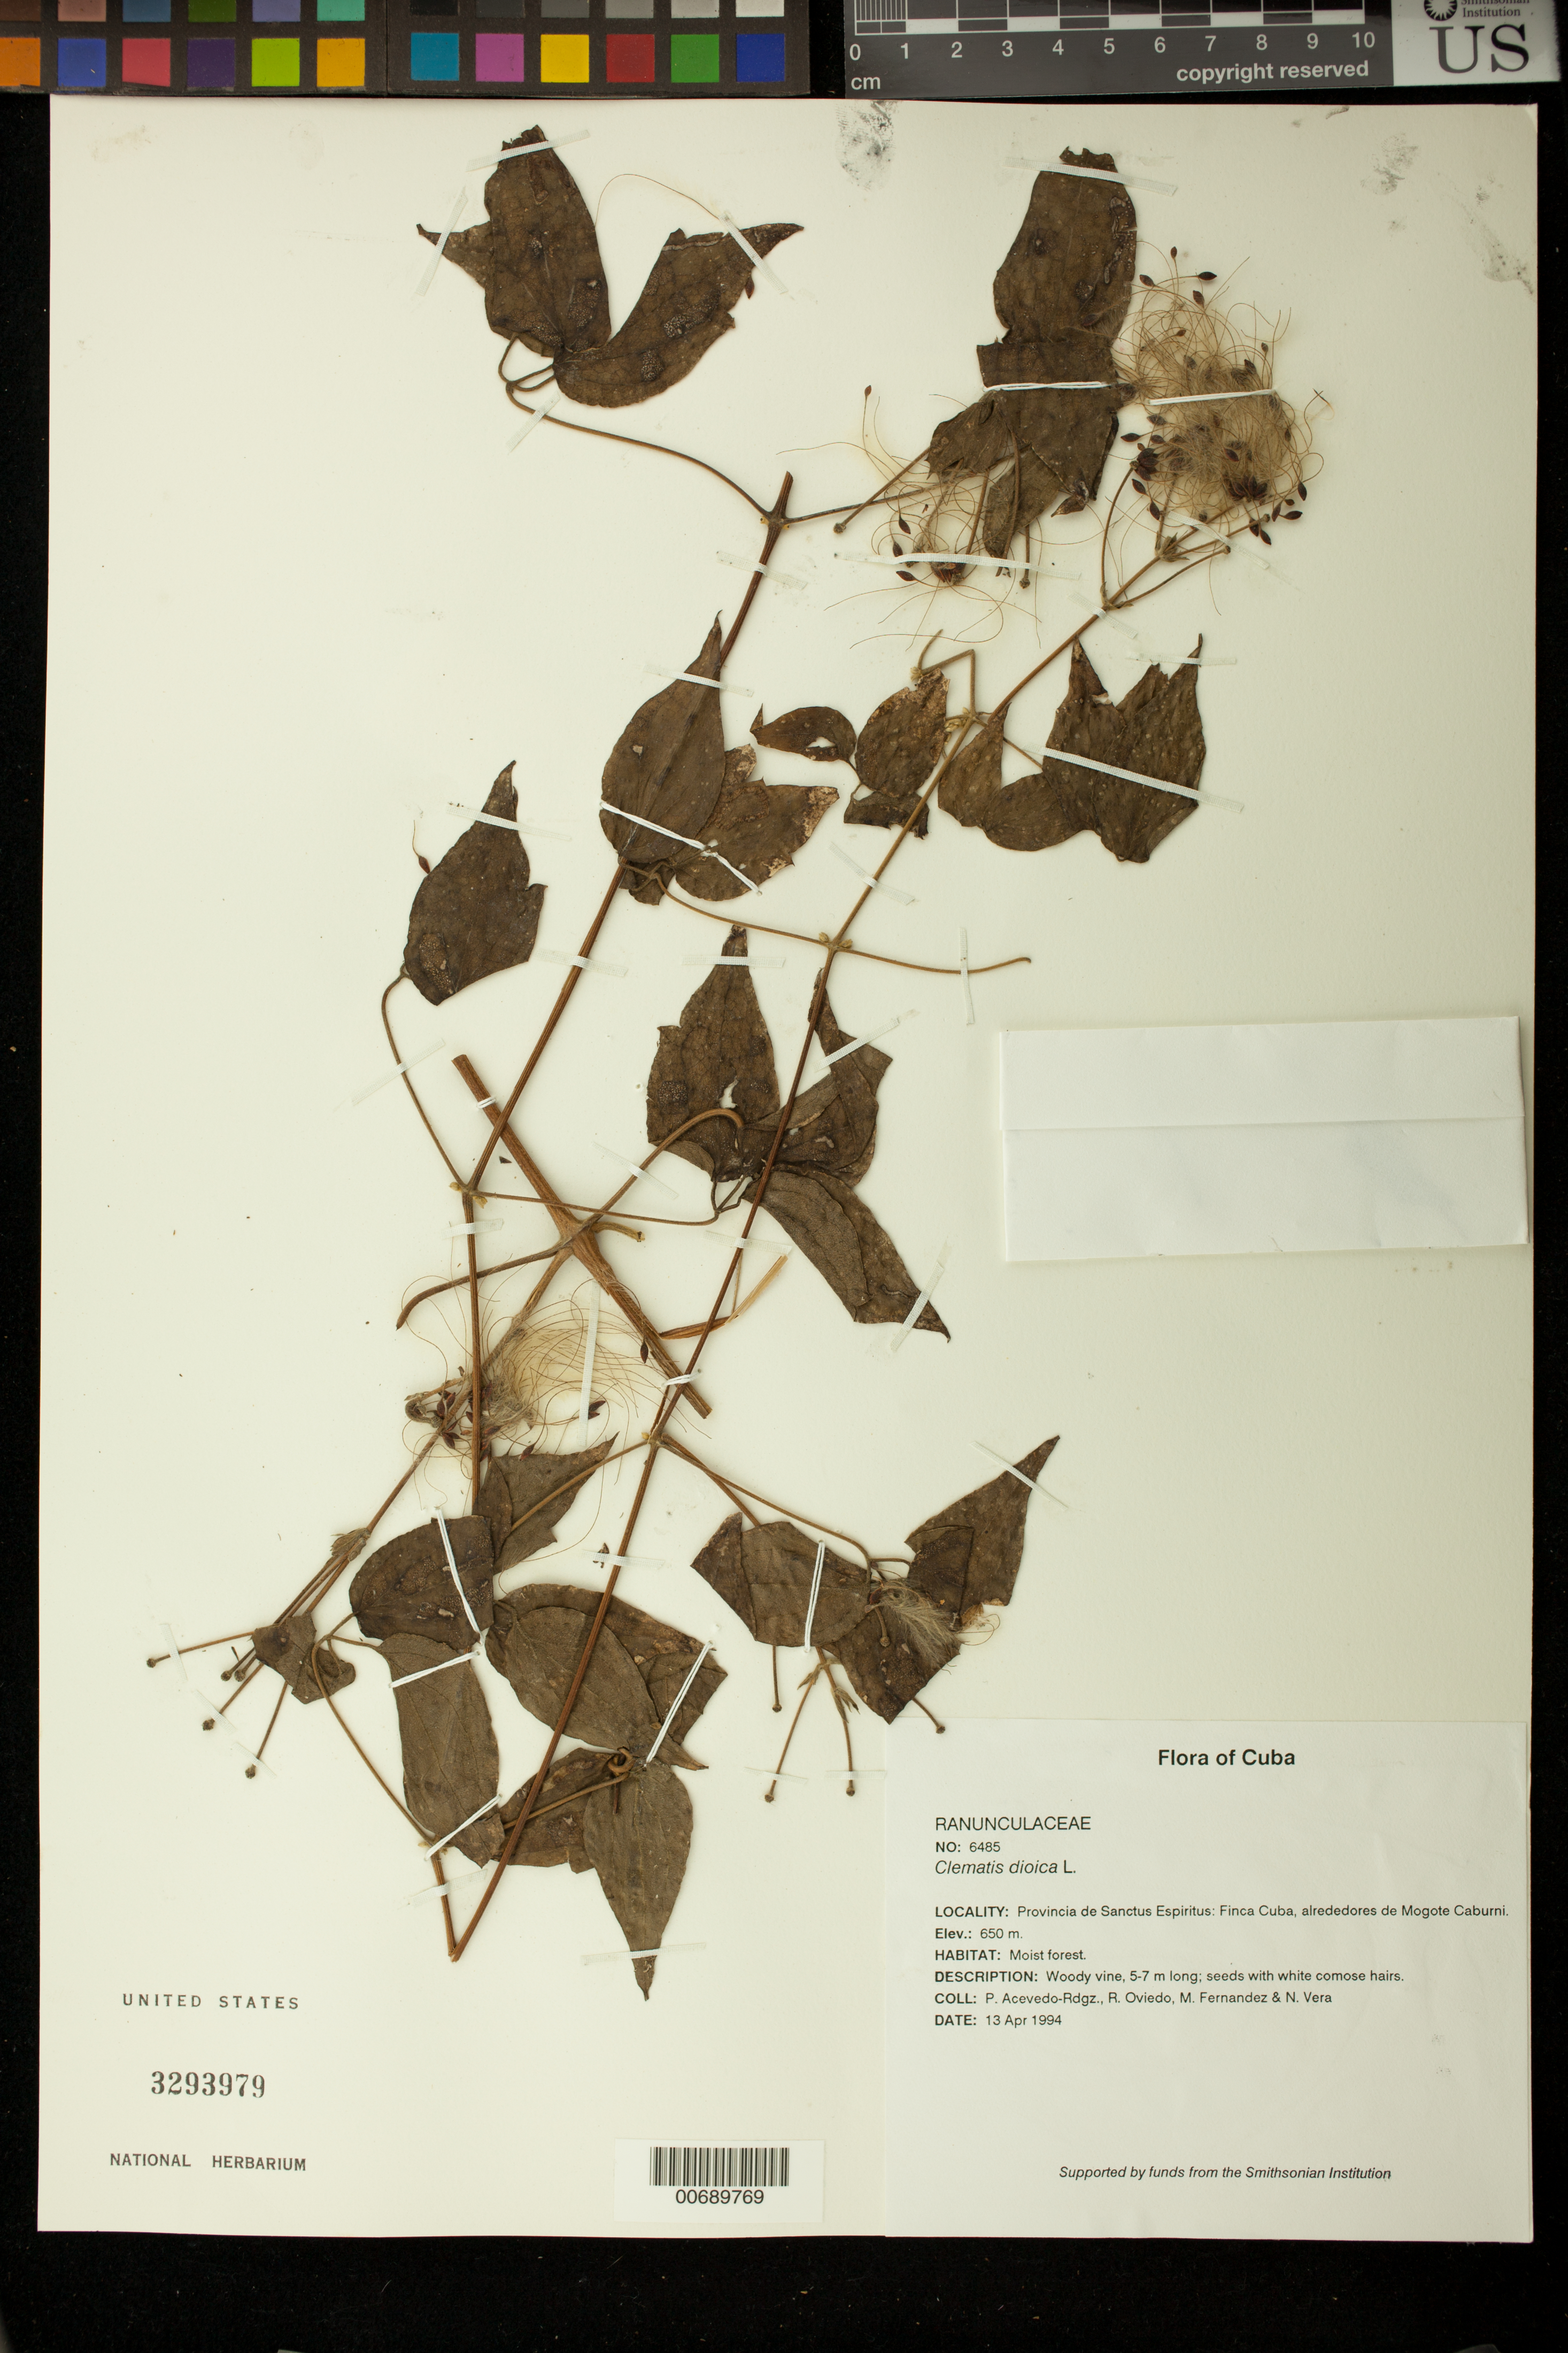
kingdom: Plantae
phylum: Tracheophyta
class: Magnoliopsida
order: Ranunculales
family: Ranunculaceae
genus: Clematis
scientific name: Clematis dioica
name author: L.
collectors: P. Acevedo-Rodr., R. Oviedo, M. Fernández & N. Vera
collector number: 6485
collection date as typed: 13 Apr 1994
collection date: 1994-04-13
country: Cuba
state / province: Sancti Spiritus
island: Cuba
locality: Provincia de Sanctus Espiritus; Finca Cuba, alrededores de Mogote Caburni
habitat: Moist forest.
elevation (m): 650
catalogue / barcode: US 3293979